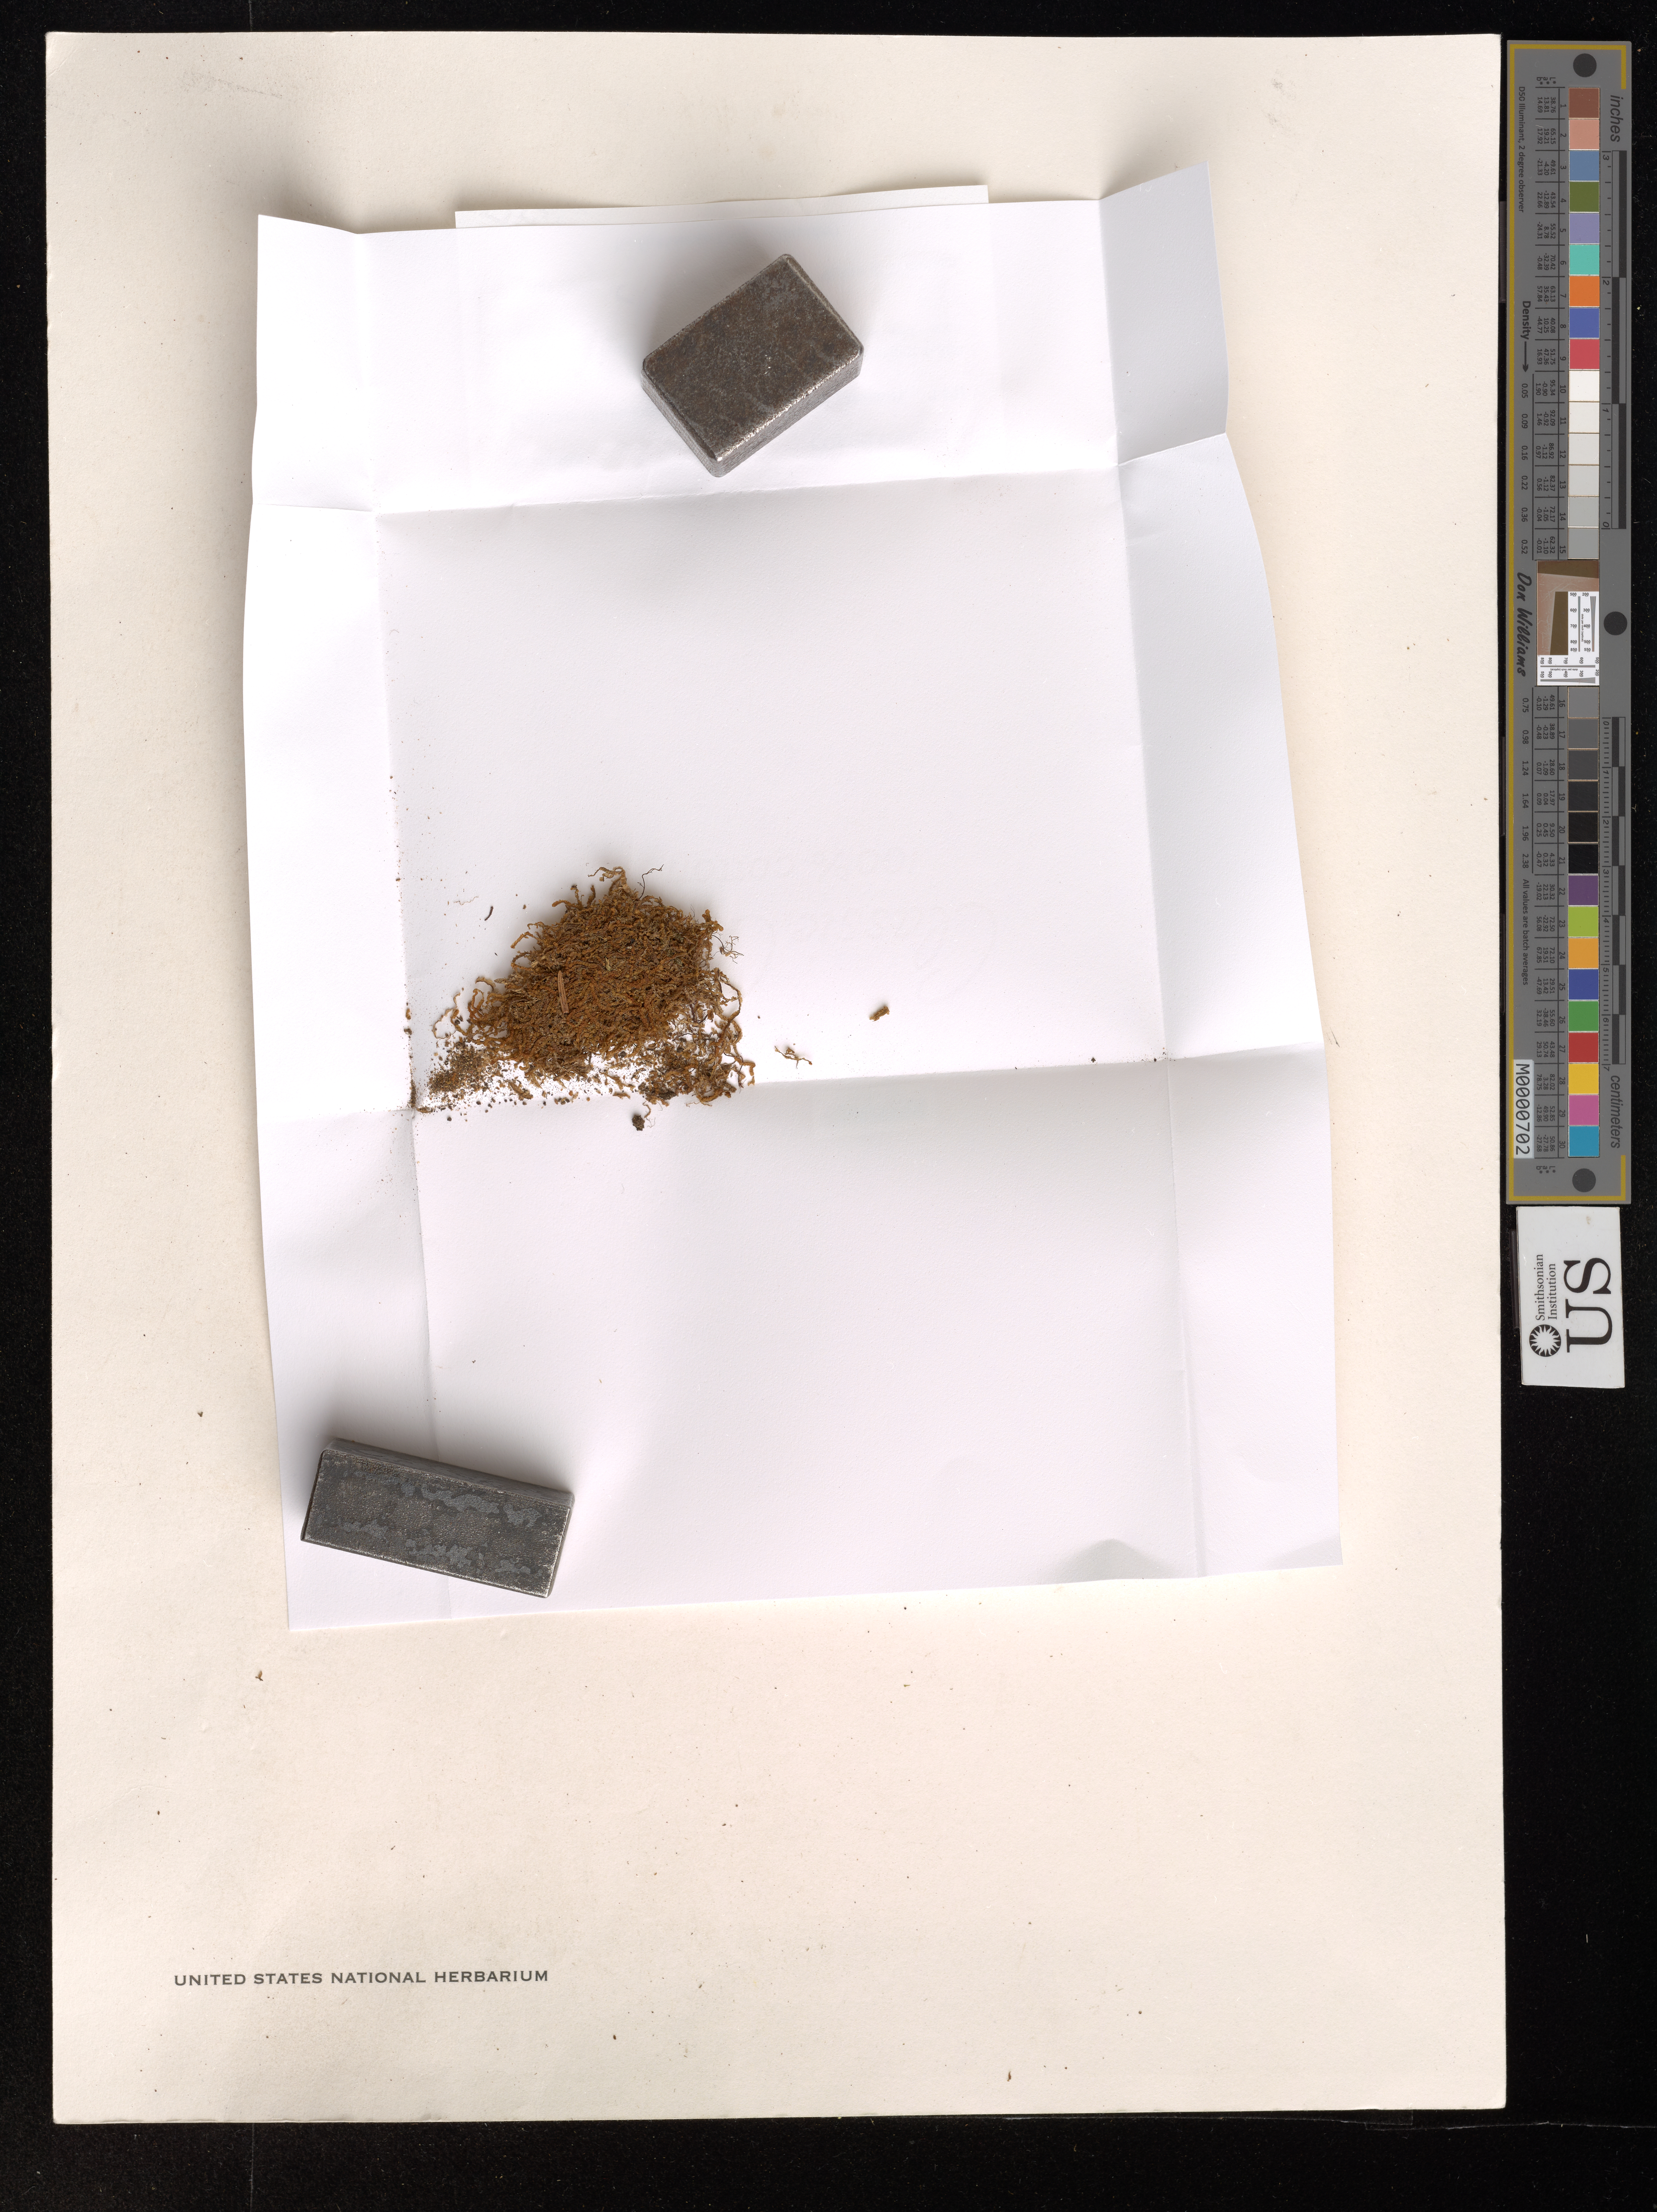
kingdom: Plantae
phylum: Marchantiophyta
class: Jungermanniopsida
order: Jungermanniales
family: Lophoziaceae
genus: Lophozia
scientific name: Lophozia barbata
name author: (Schreb.) Dumort.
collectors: -- Weber & Wittmann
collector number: B-110688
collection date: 2000-05-27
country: United States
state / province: Colorado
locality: Larimer Co.: Big Thompson Canyon, west of Loveland. Ford Park, on northeast-facing steep slopes and rock outcrops.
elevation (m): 1890